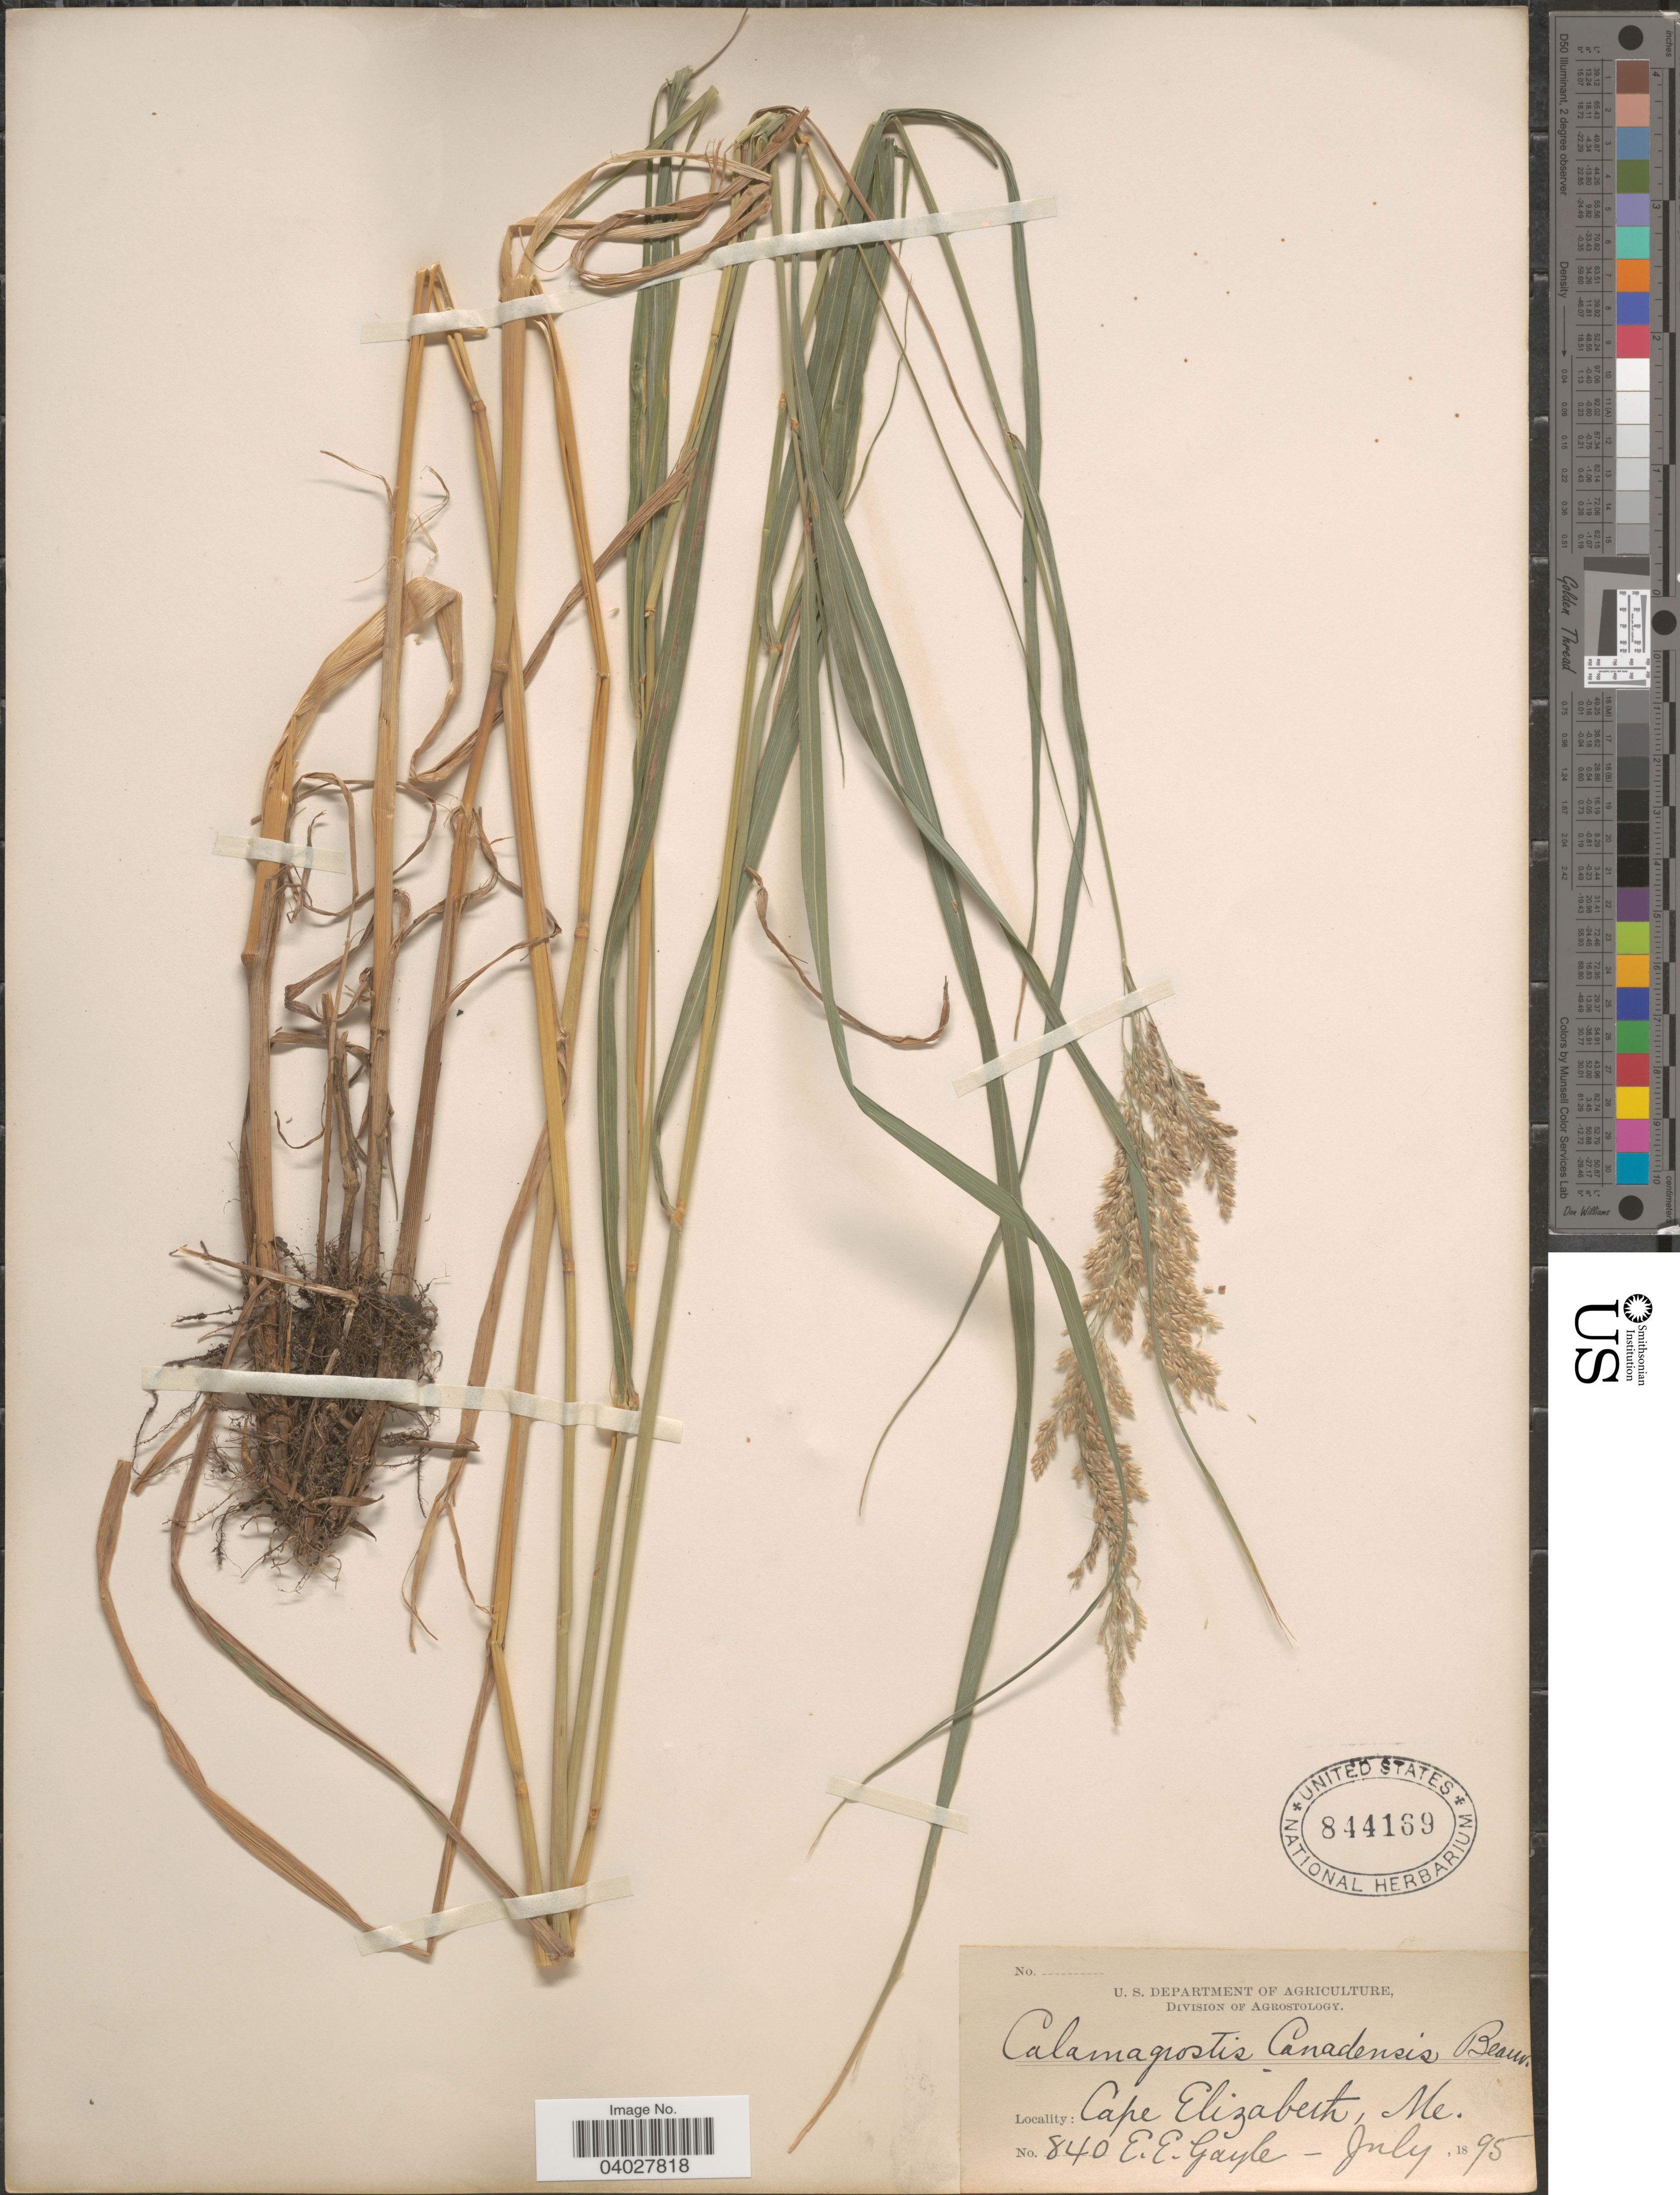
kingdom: Plantae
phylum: Tracheophyta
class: Liliopsida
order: Poales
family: Poaceae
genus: Calamagrostis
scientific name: Calamagrostis canadensis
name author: (Michx.) P. Beauv.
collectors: E. Gayle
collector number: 840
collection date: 1895-07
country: United States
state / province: Maine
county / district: Cumberland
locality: Cape Elizabeth.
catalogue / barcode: US 844169